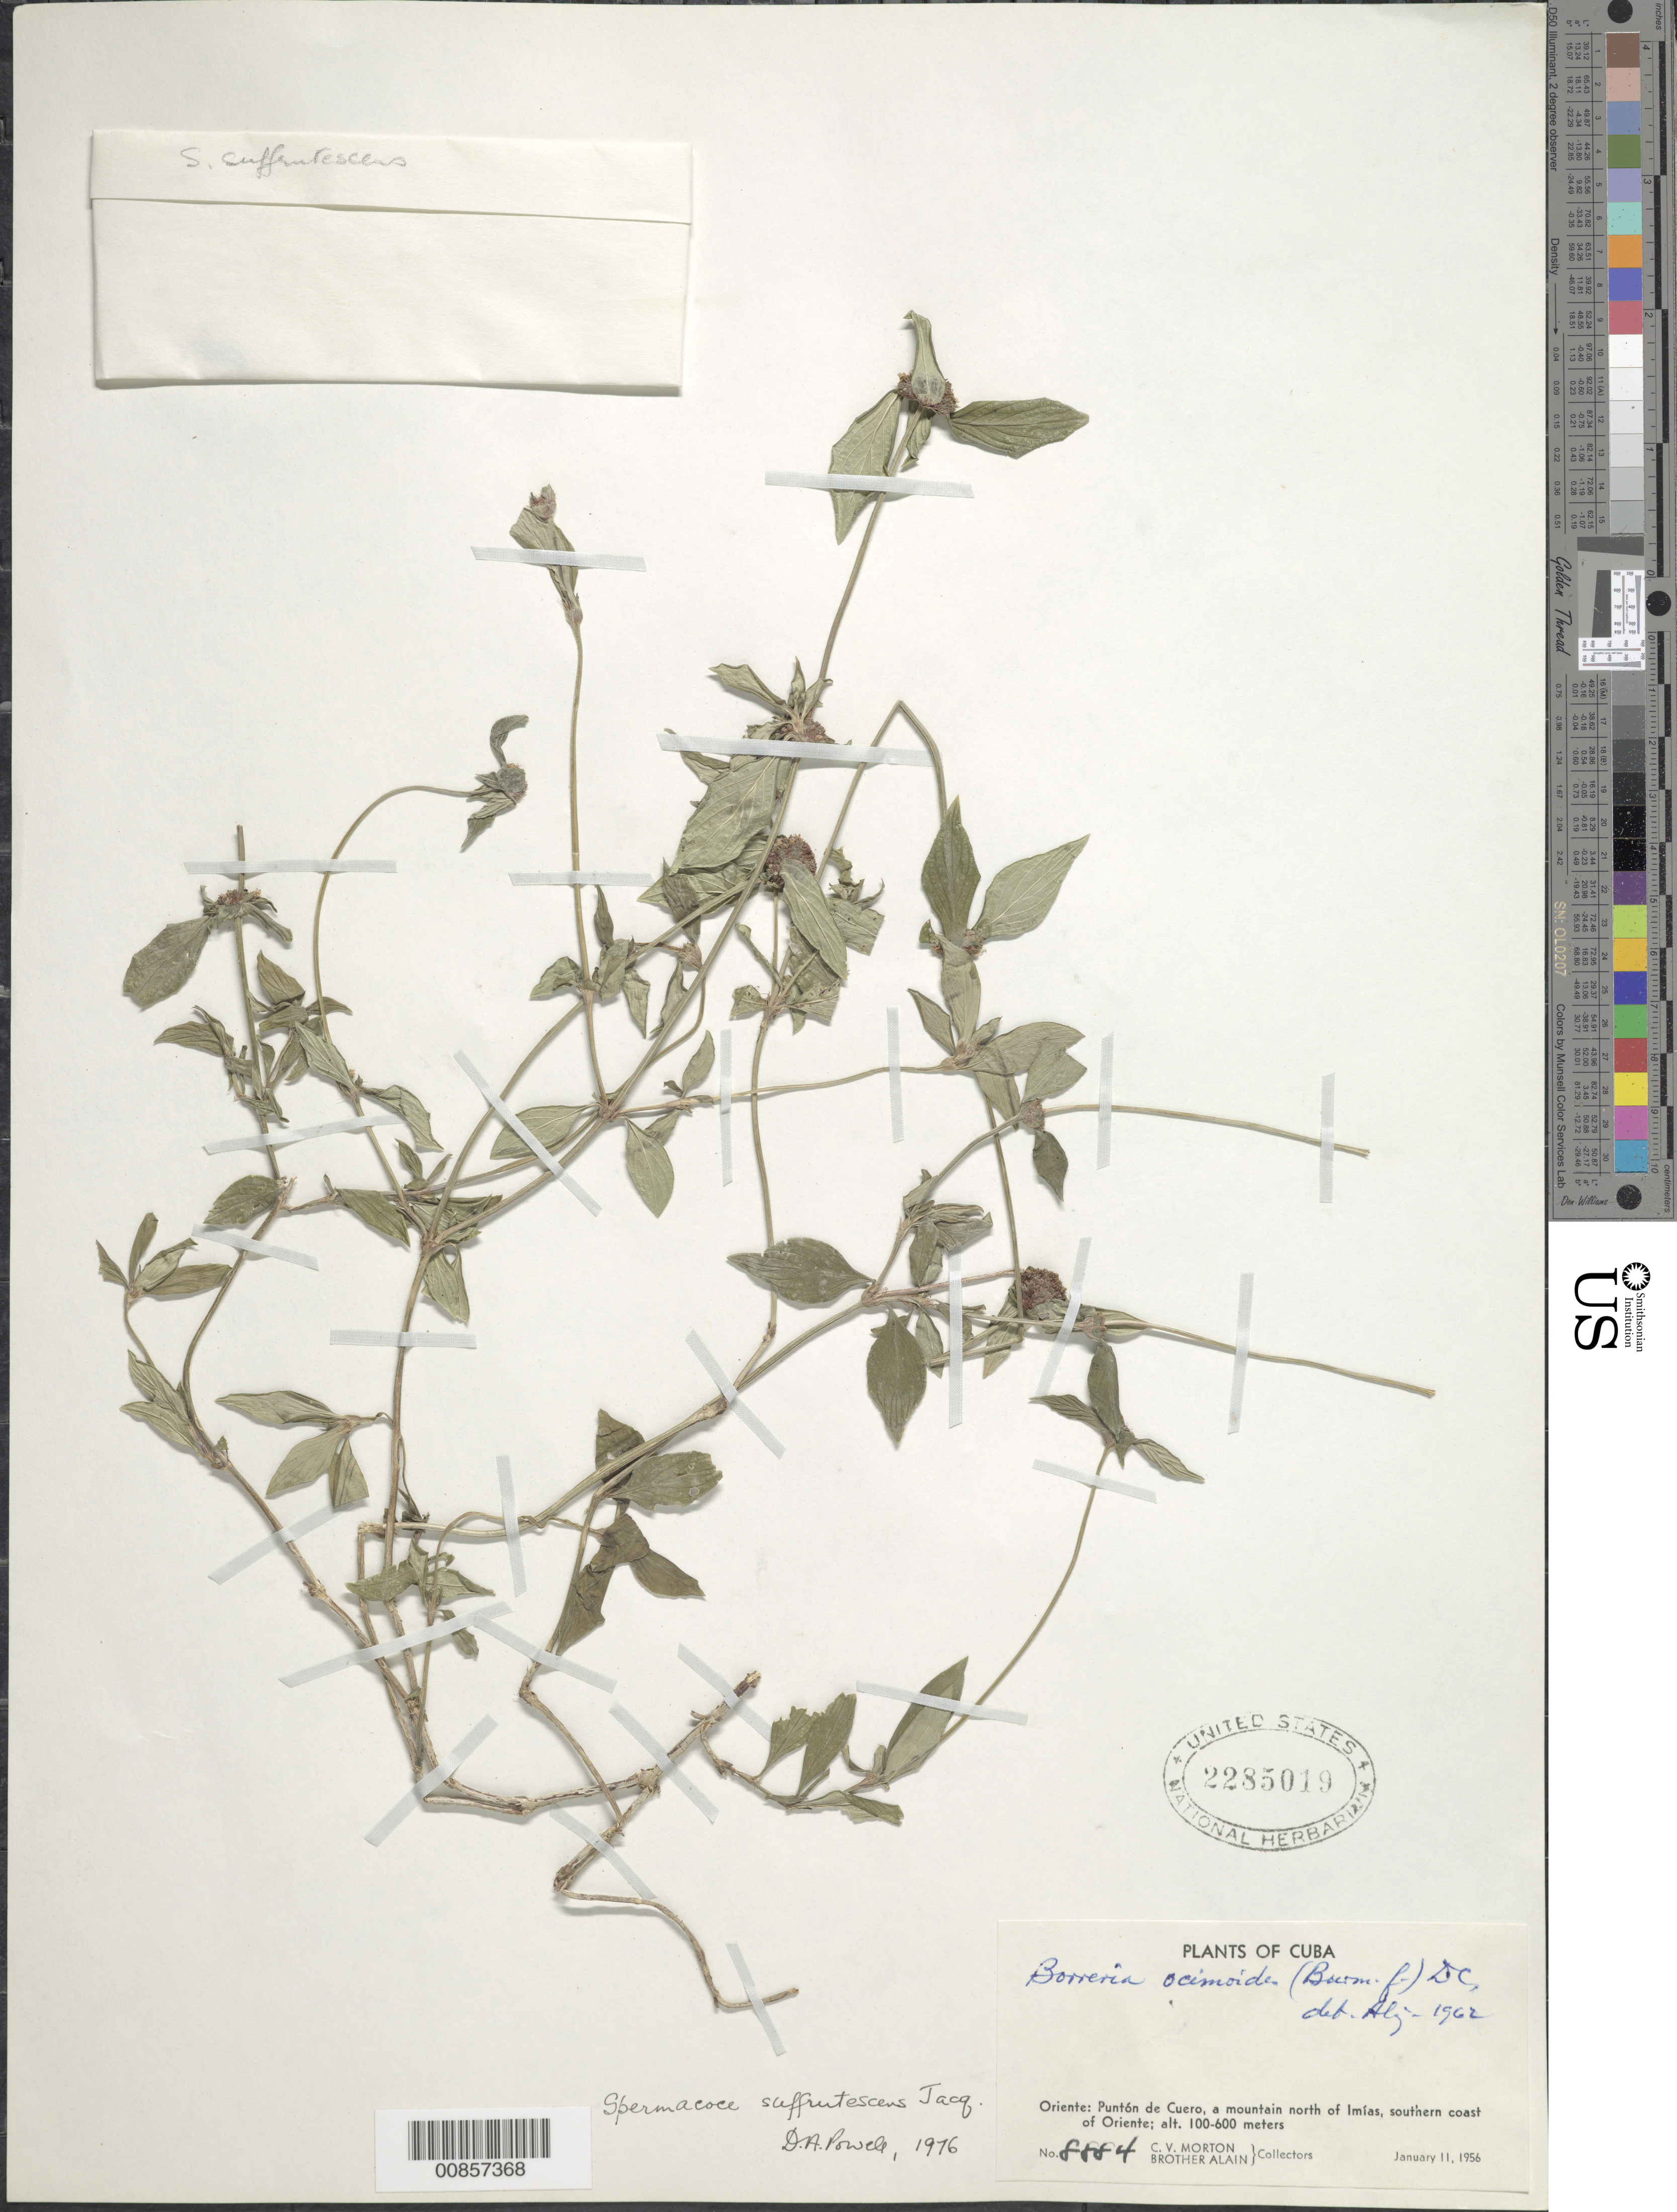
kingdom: Plantae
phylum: Tracheophyta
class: Magnoliopsida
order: Gentianales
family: Rubiaceae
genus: Spermacoce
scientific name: Spermacoce remota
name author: Lam.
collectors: C. V. Morton & A. H. Liogier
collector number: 8884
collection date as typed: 11 Jan 1956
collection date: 1956-01-11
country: Cuba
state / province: Oriente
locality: Puntón deCuero, a mountain north of Imías, southern coast of Oriente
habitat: Montane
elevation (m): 100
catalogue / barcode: US 2285019